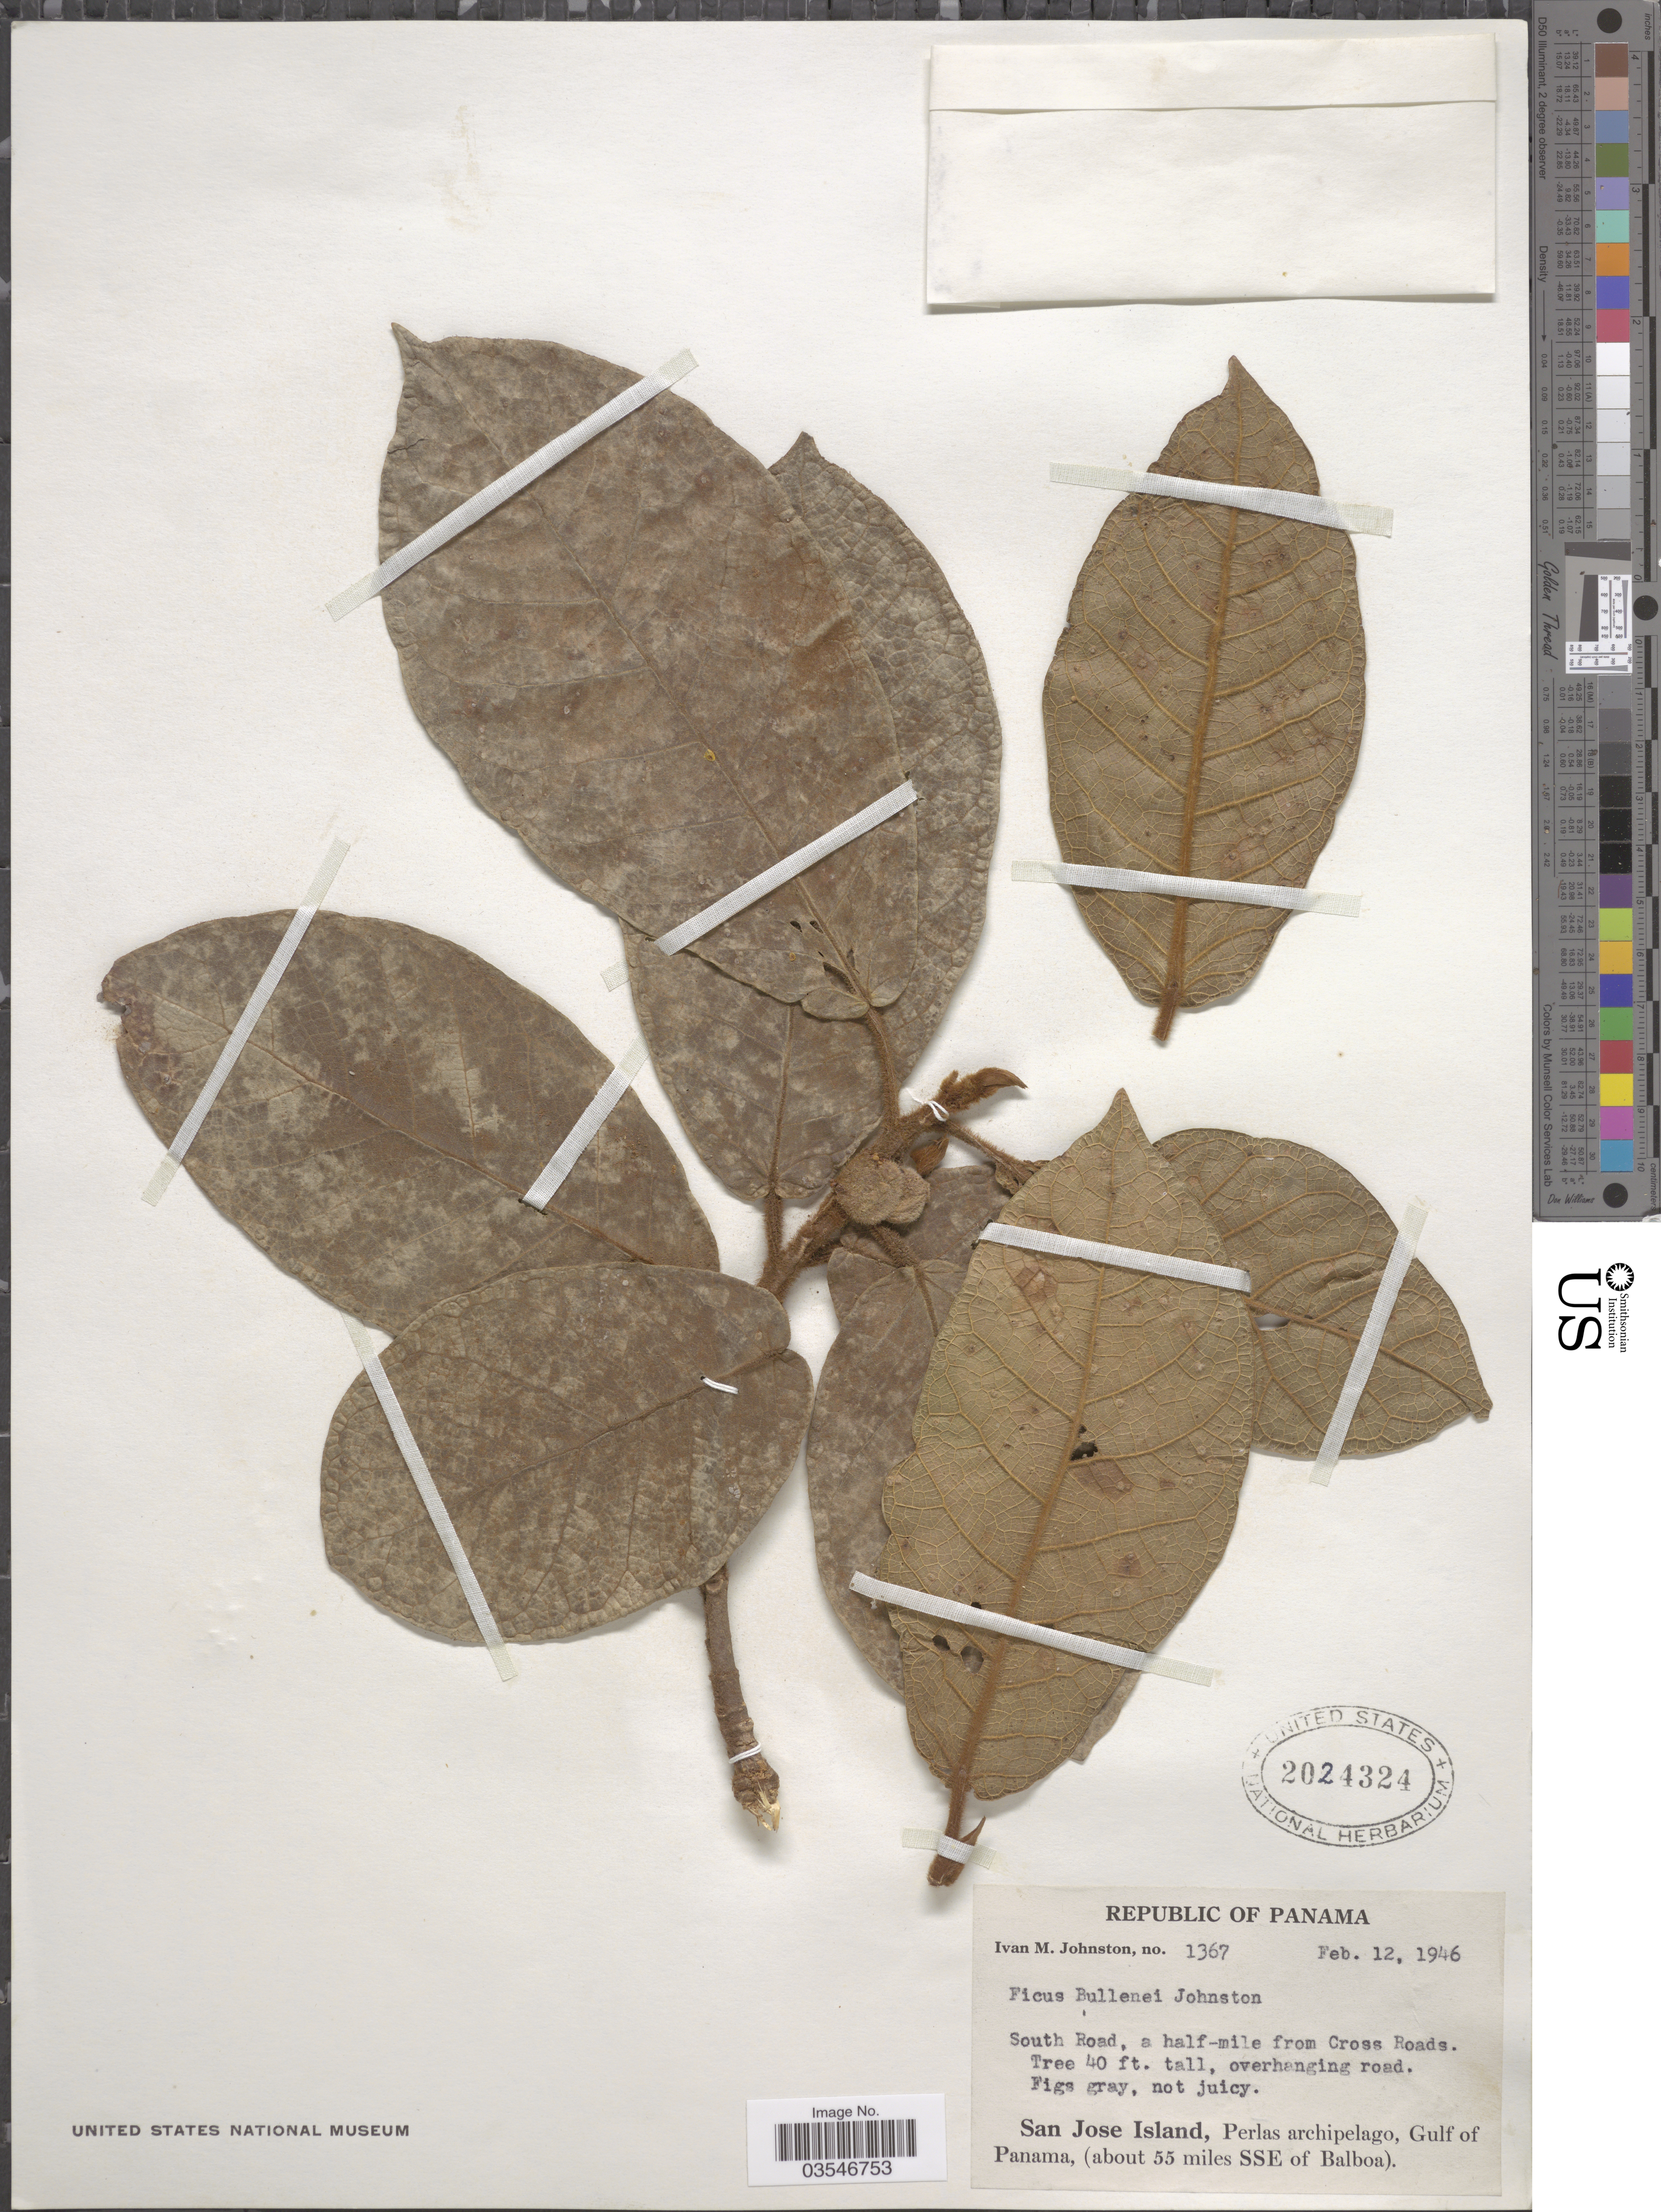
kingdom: Plantae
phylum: Tracheophyta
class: Magnoliopsida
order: Rosales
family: Moraceae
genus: Ficus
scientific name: Ficus bullenei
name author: I.M. Johnst.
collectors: I.M. Johnston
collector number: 1367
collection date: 1946-02-12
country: Panama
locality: South Road, a half-mile from Cross Roads. San Jose Island, Perlas archipelago, Gulf of Panama, (about 55 miles SSE of Balboa).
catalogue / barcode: US 2024324